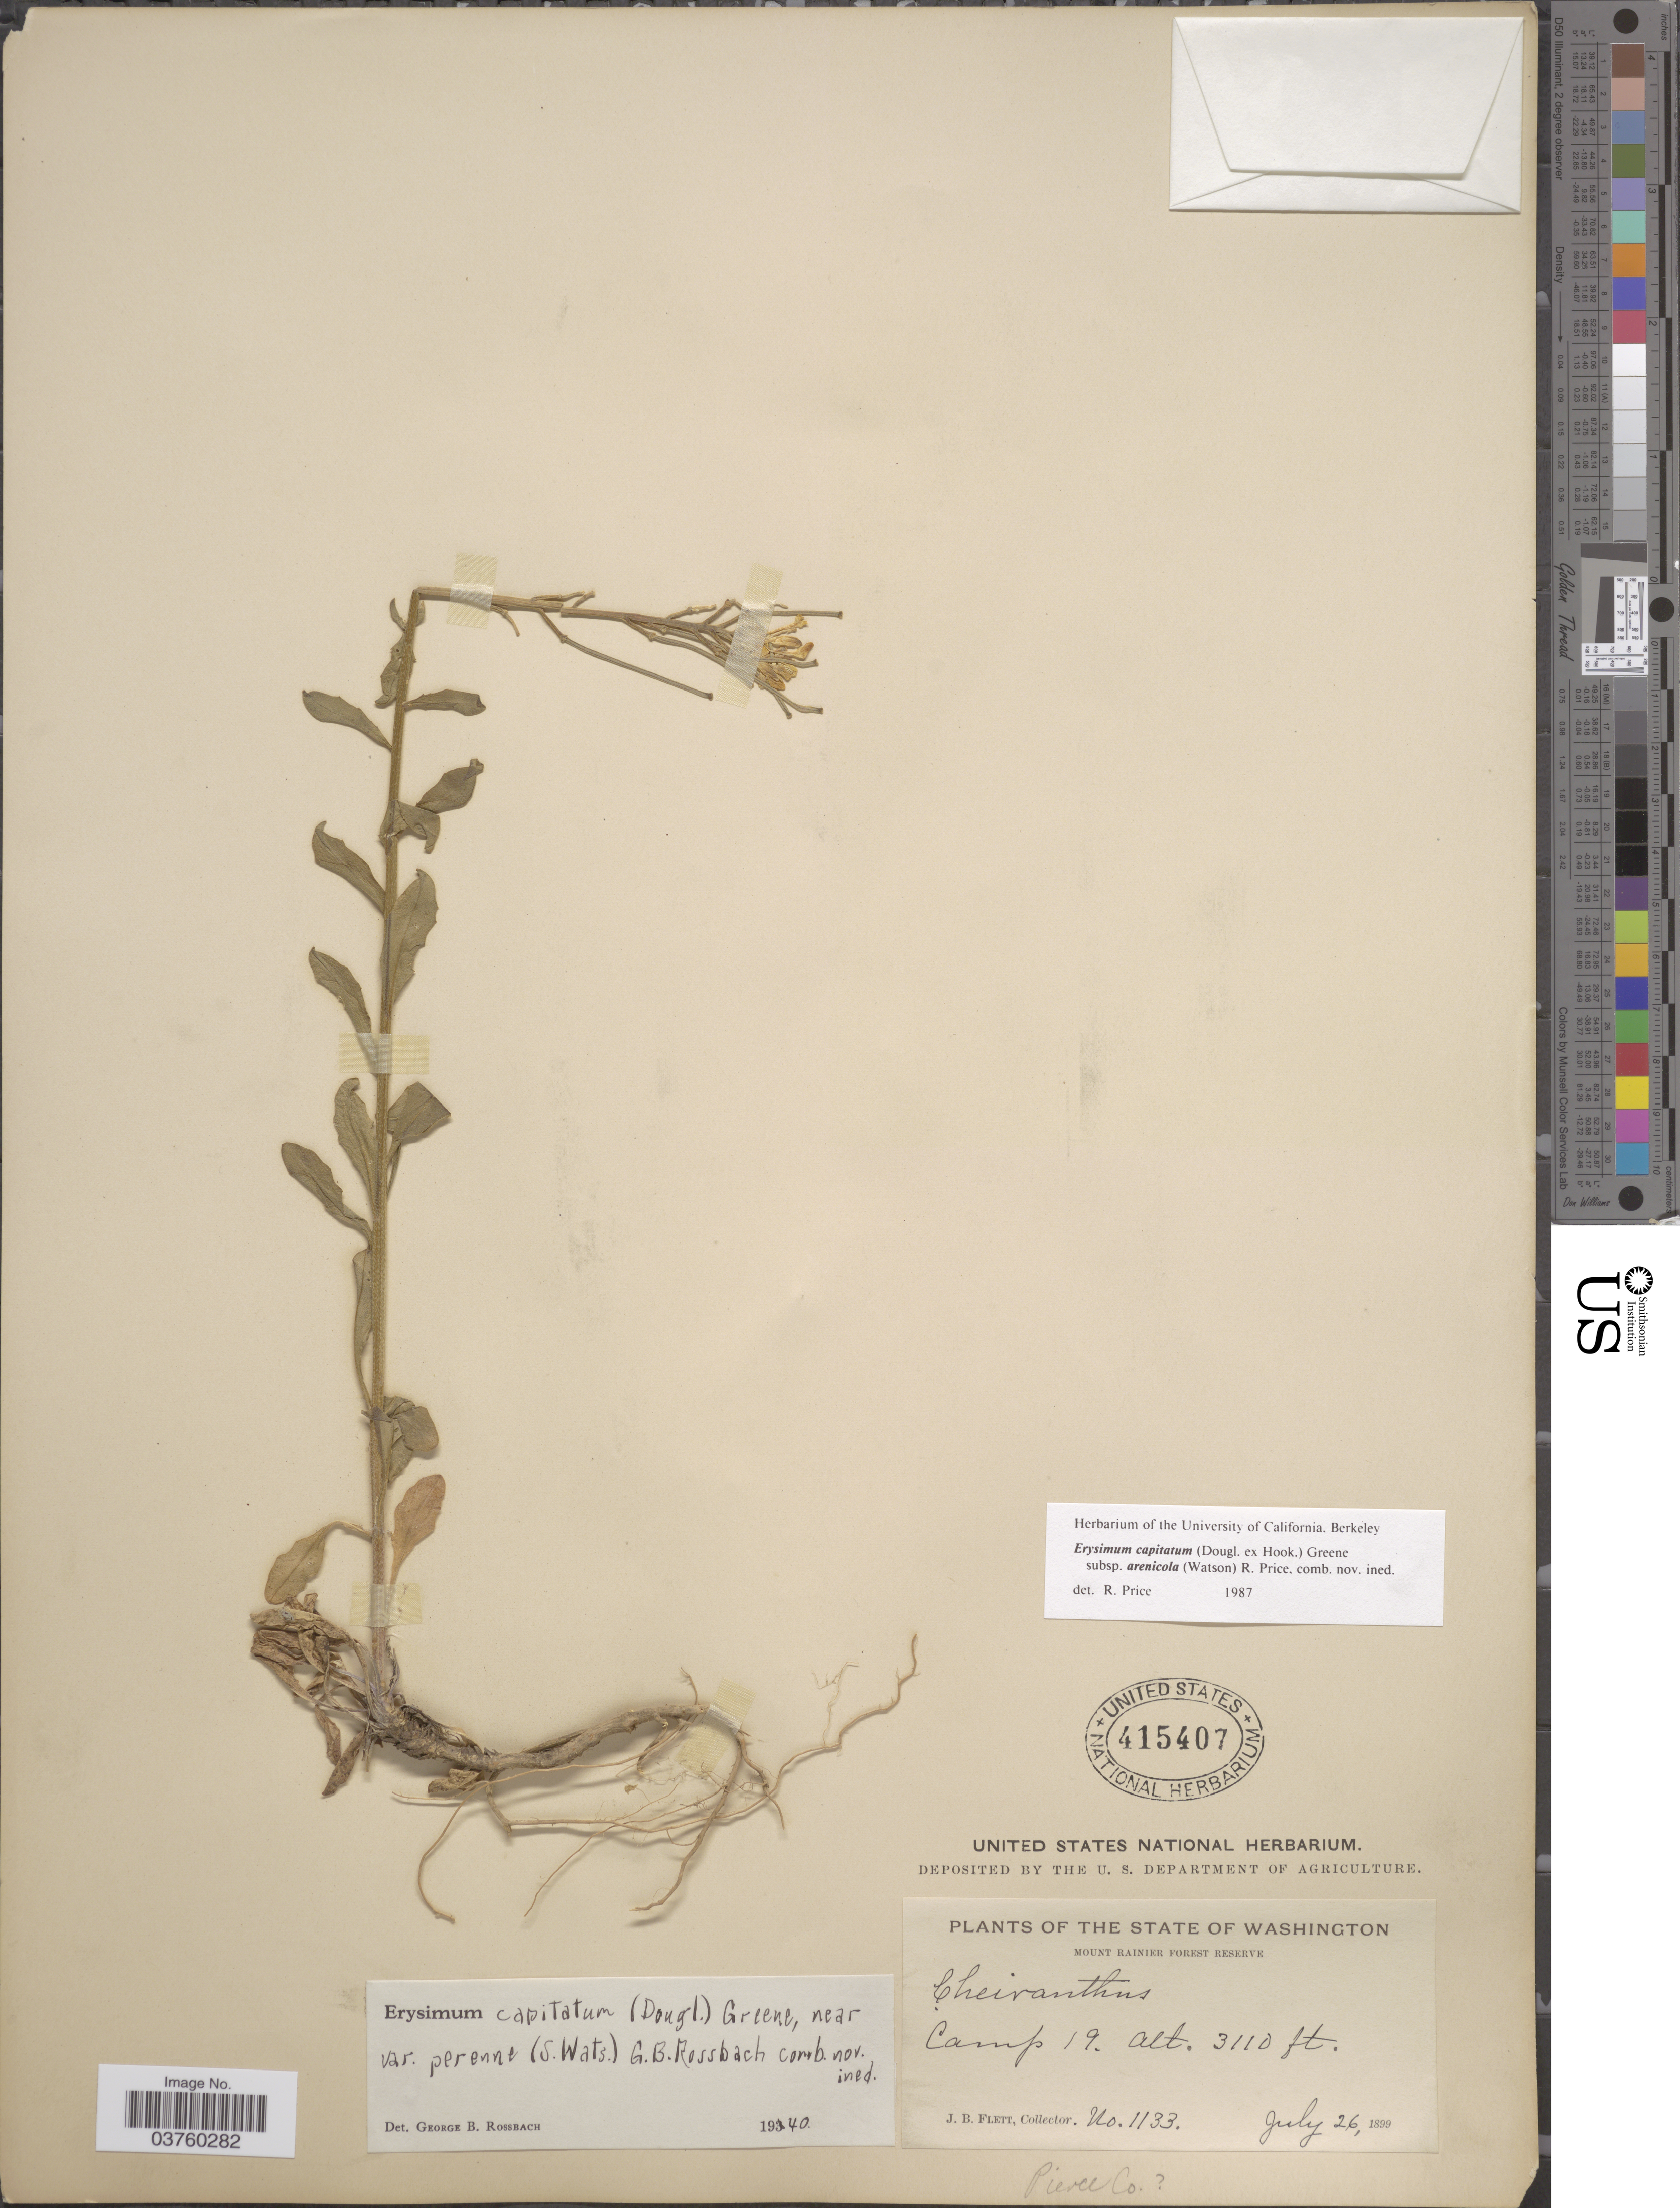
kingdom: Plantae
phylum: Tracheophyta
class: Magnoliopsida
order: Brassicales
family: Brassicaceae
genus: Erysimum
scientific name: Erysimum capitatum subsp. arenicola (S. Watson) R.A. Price, comb. nov. ined.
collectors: J. Flett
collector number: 1133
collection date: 1899-07-26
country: United States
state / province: Washington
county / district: Pierce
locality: Mount Rainier Forest Reserve. Camp 19. Pierce Co [unsure placement]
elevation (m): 948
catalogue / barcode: US 415407